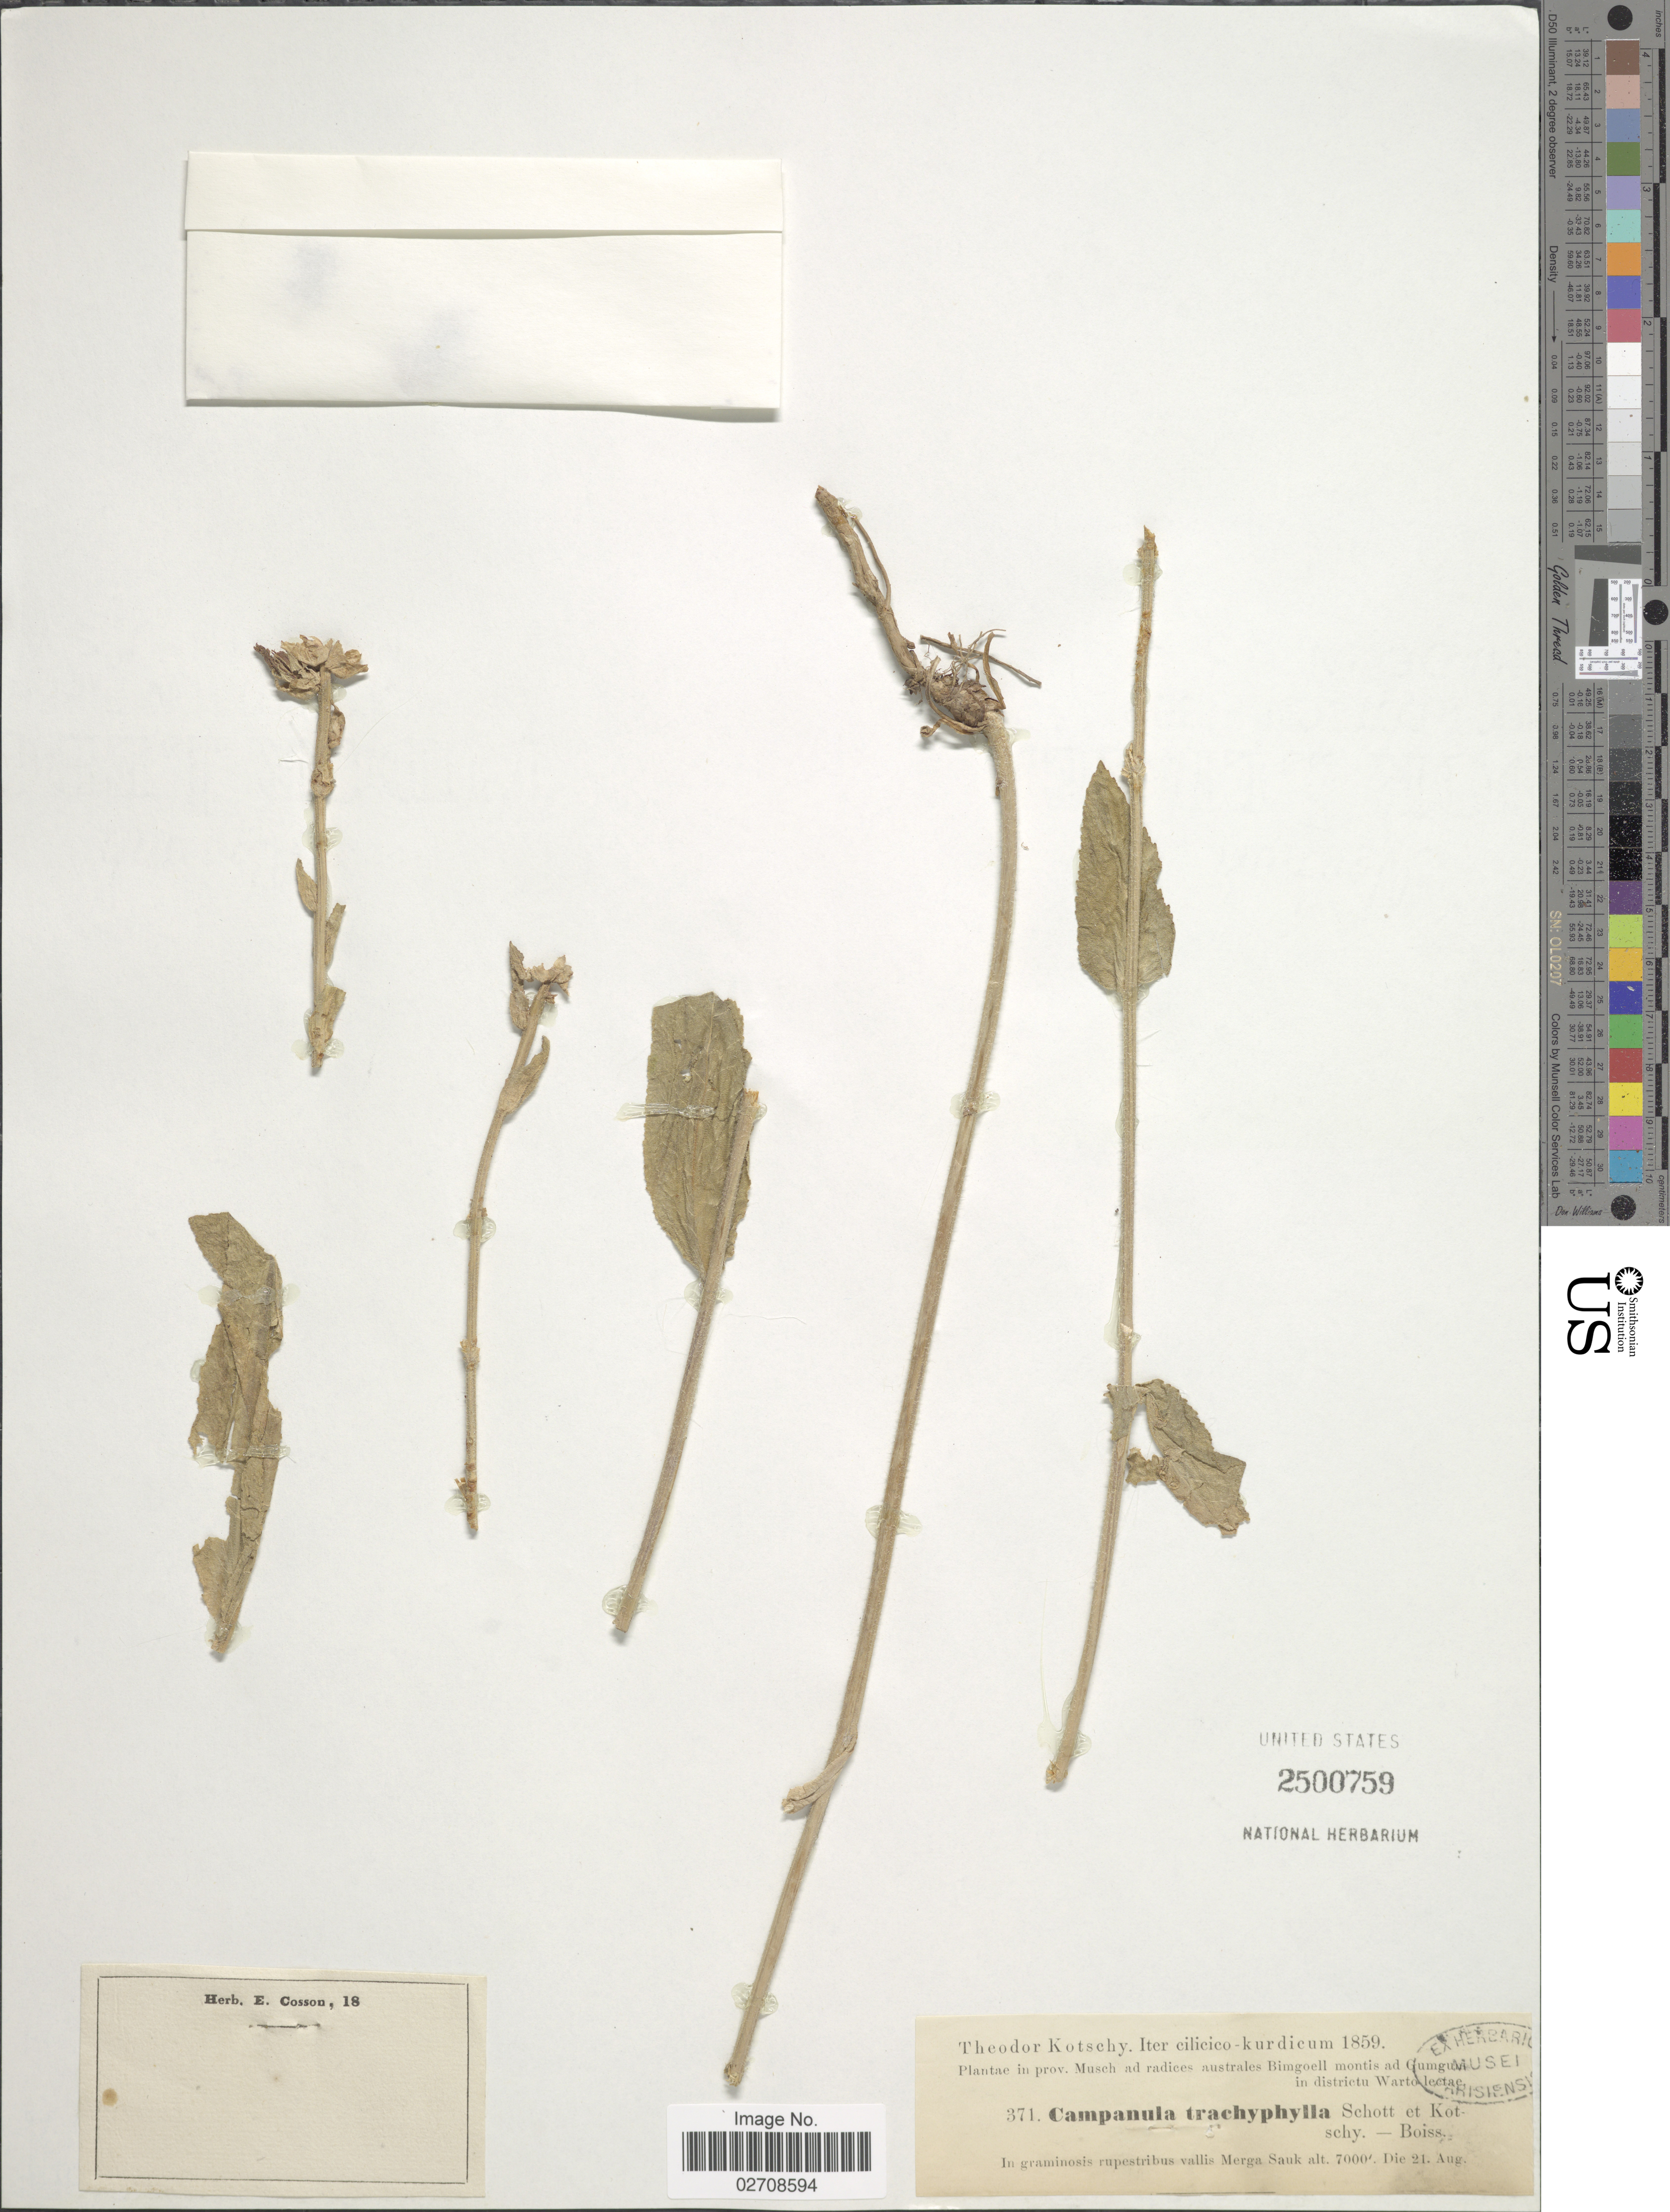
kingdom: Plantae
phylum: Tracheophyta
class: Magnoliopsida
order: Asterales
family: Campanulaceae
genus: Campanula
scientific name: Campanula trachyphylla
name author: Schott & Kotschy ex Boiss.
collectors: K. G. Kotschy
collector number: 371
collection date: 1859-12-21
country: Turkey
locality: Iter cilicico-kurdicum, In graminosis rupestribus vallis Merga Sauk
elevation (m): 2134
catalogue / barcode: US 2500759